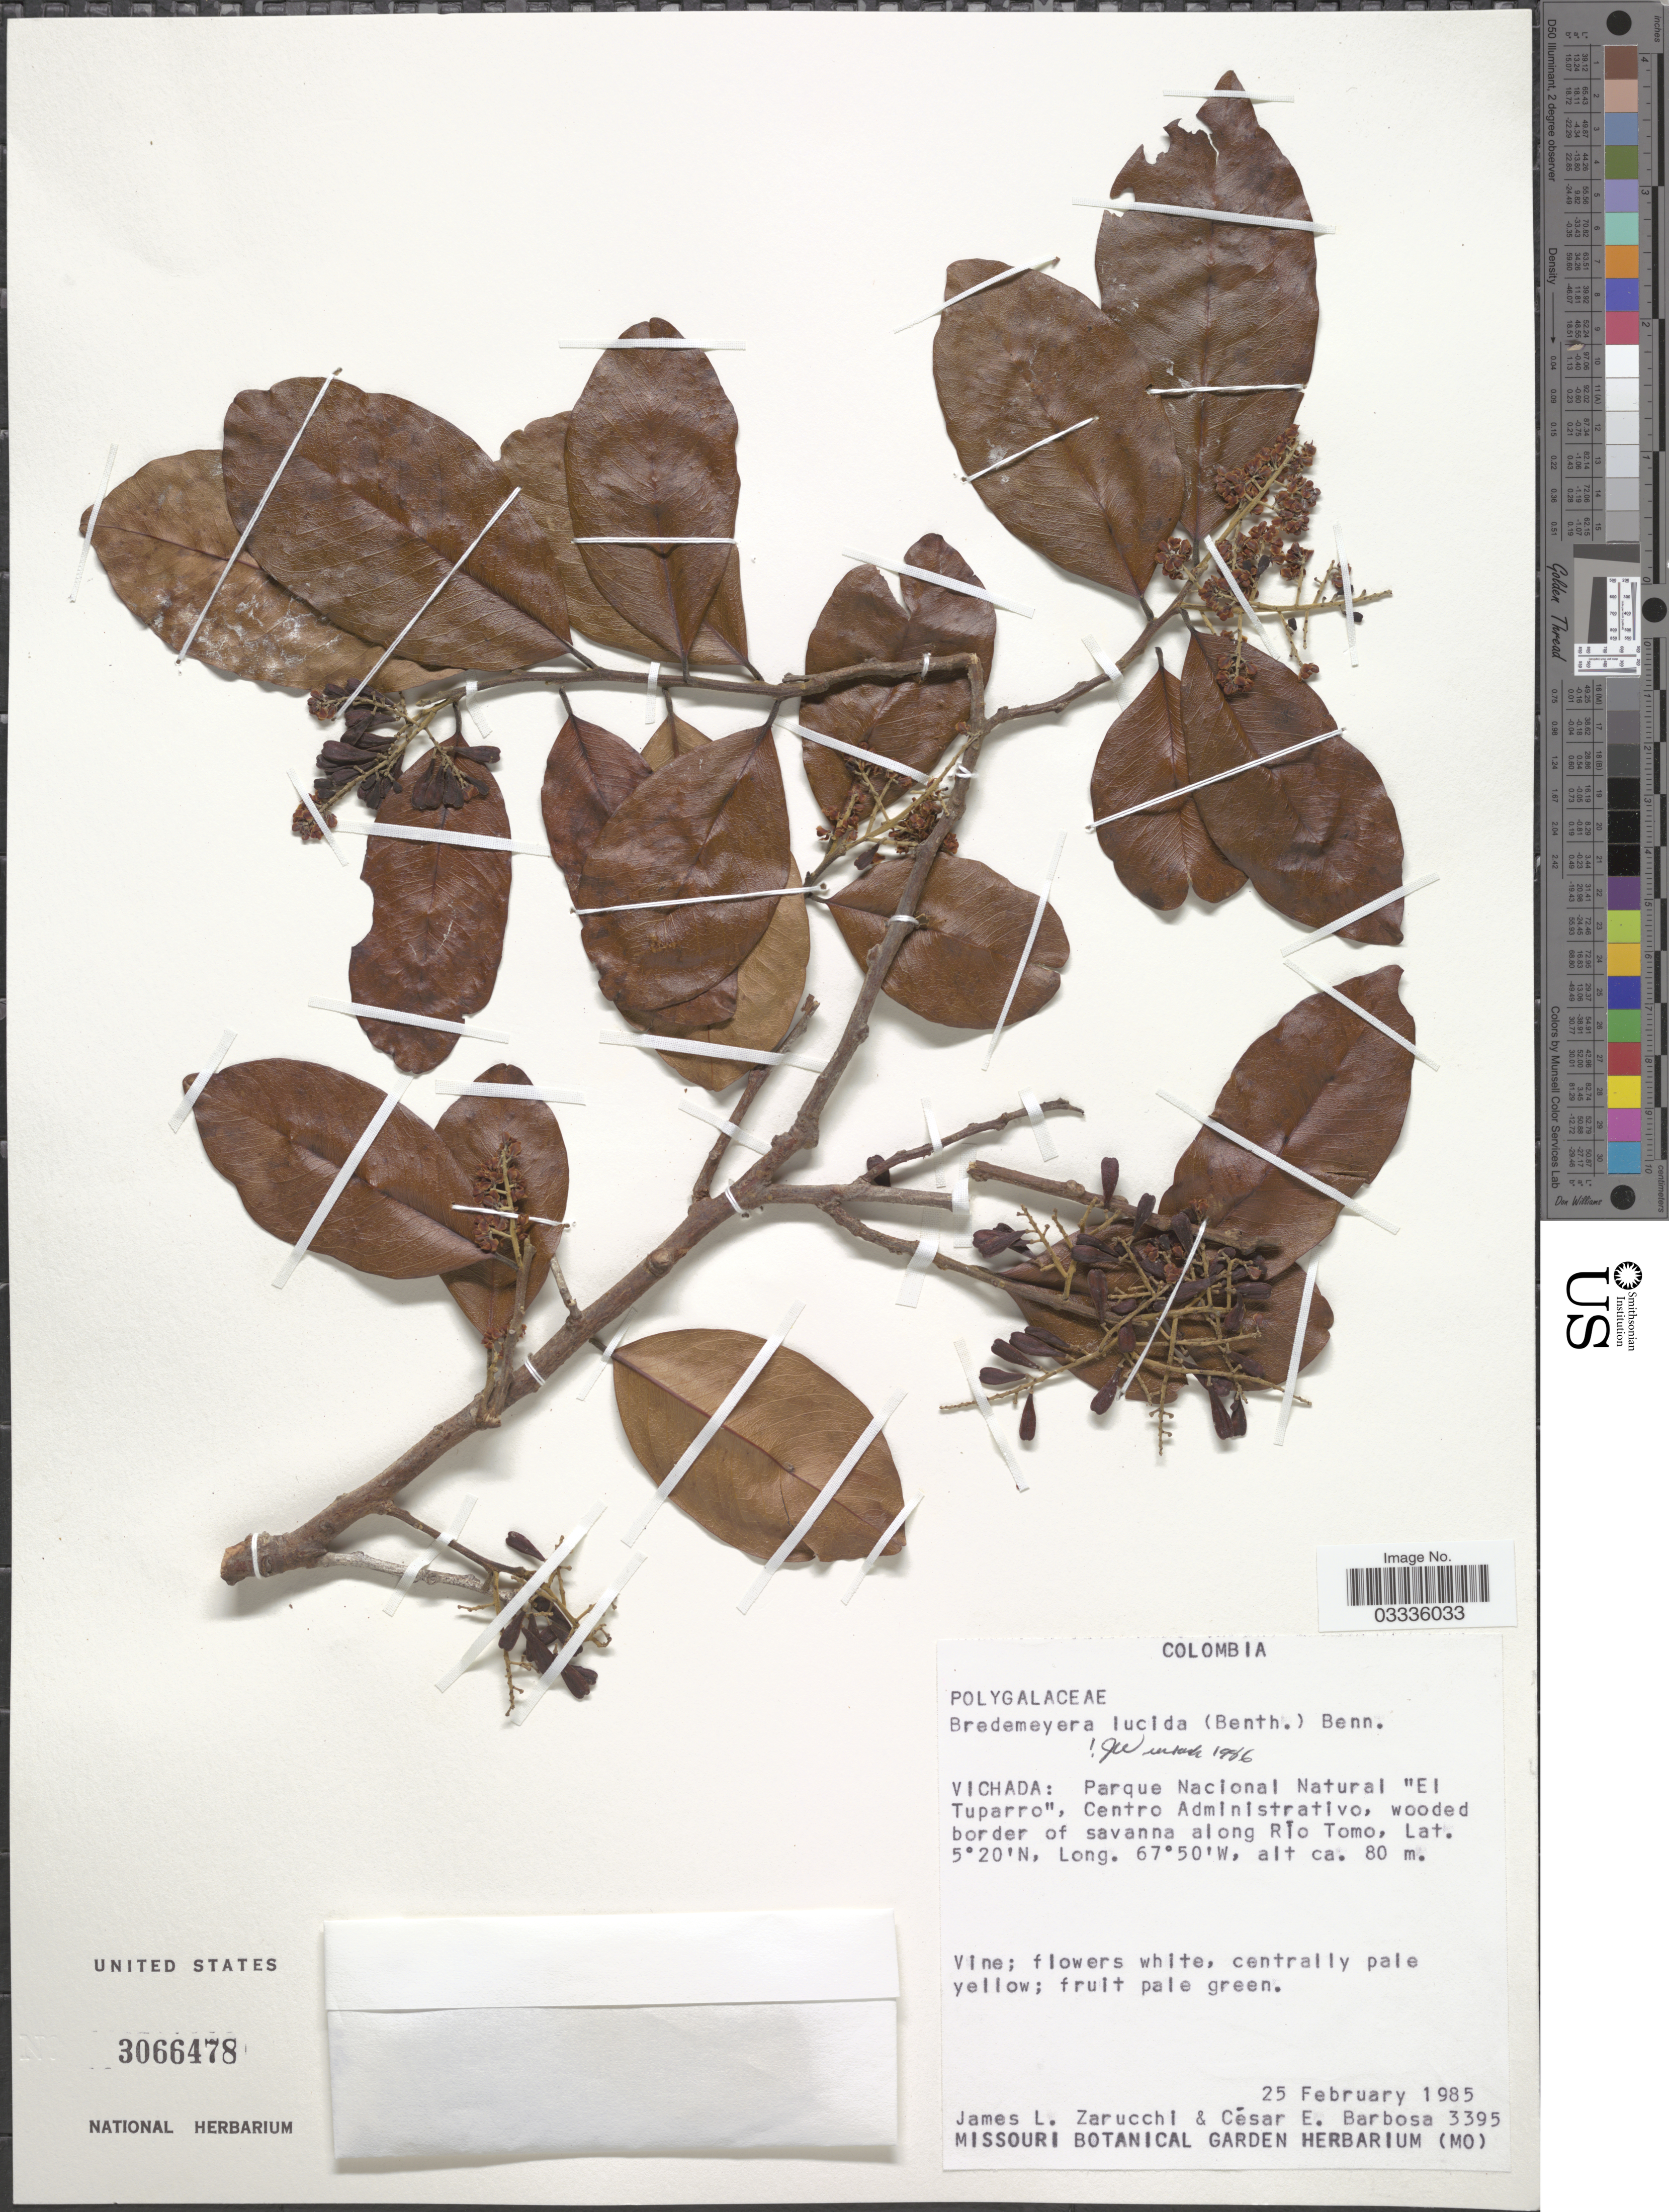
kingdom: Plantae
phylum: Tracheophyta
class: Magnoliopsida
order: Fabales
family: Polygalaceae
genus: Bredemeyera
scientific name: Bredemeyera lucida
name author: (Benth.) Klotzsch ex Hassk.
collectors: J. L. Zarucchi & C. E. Barbosa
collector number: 3395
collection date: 1985-02-25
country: Colombia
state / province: Vichada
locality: Parque Nacional Natural "El Tuparro", Centro Administrativo, wooded border of savanna along Rio Tomo.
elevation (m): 80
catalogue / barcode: US 3066478